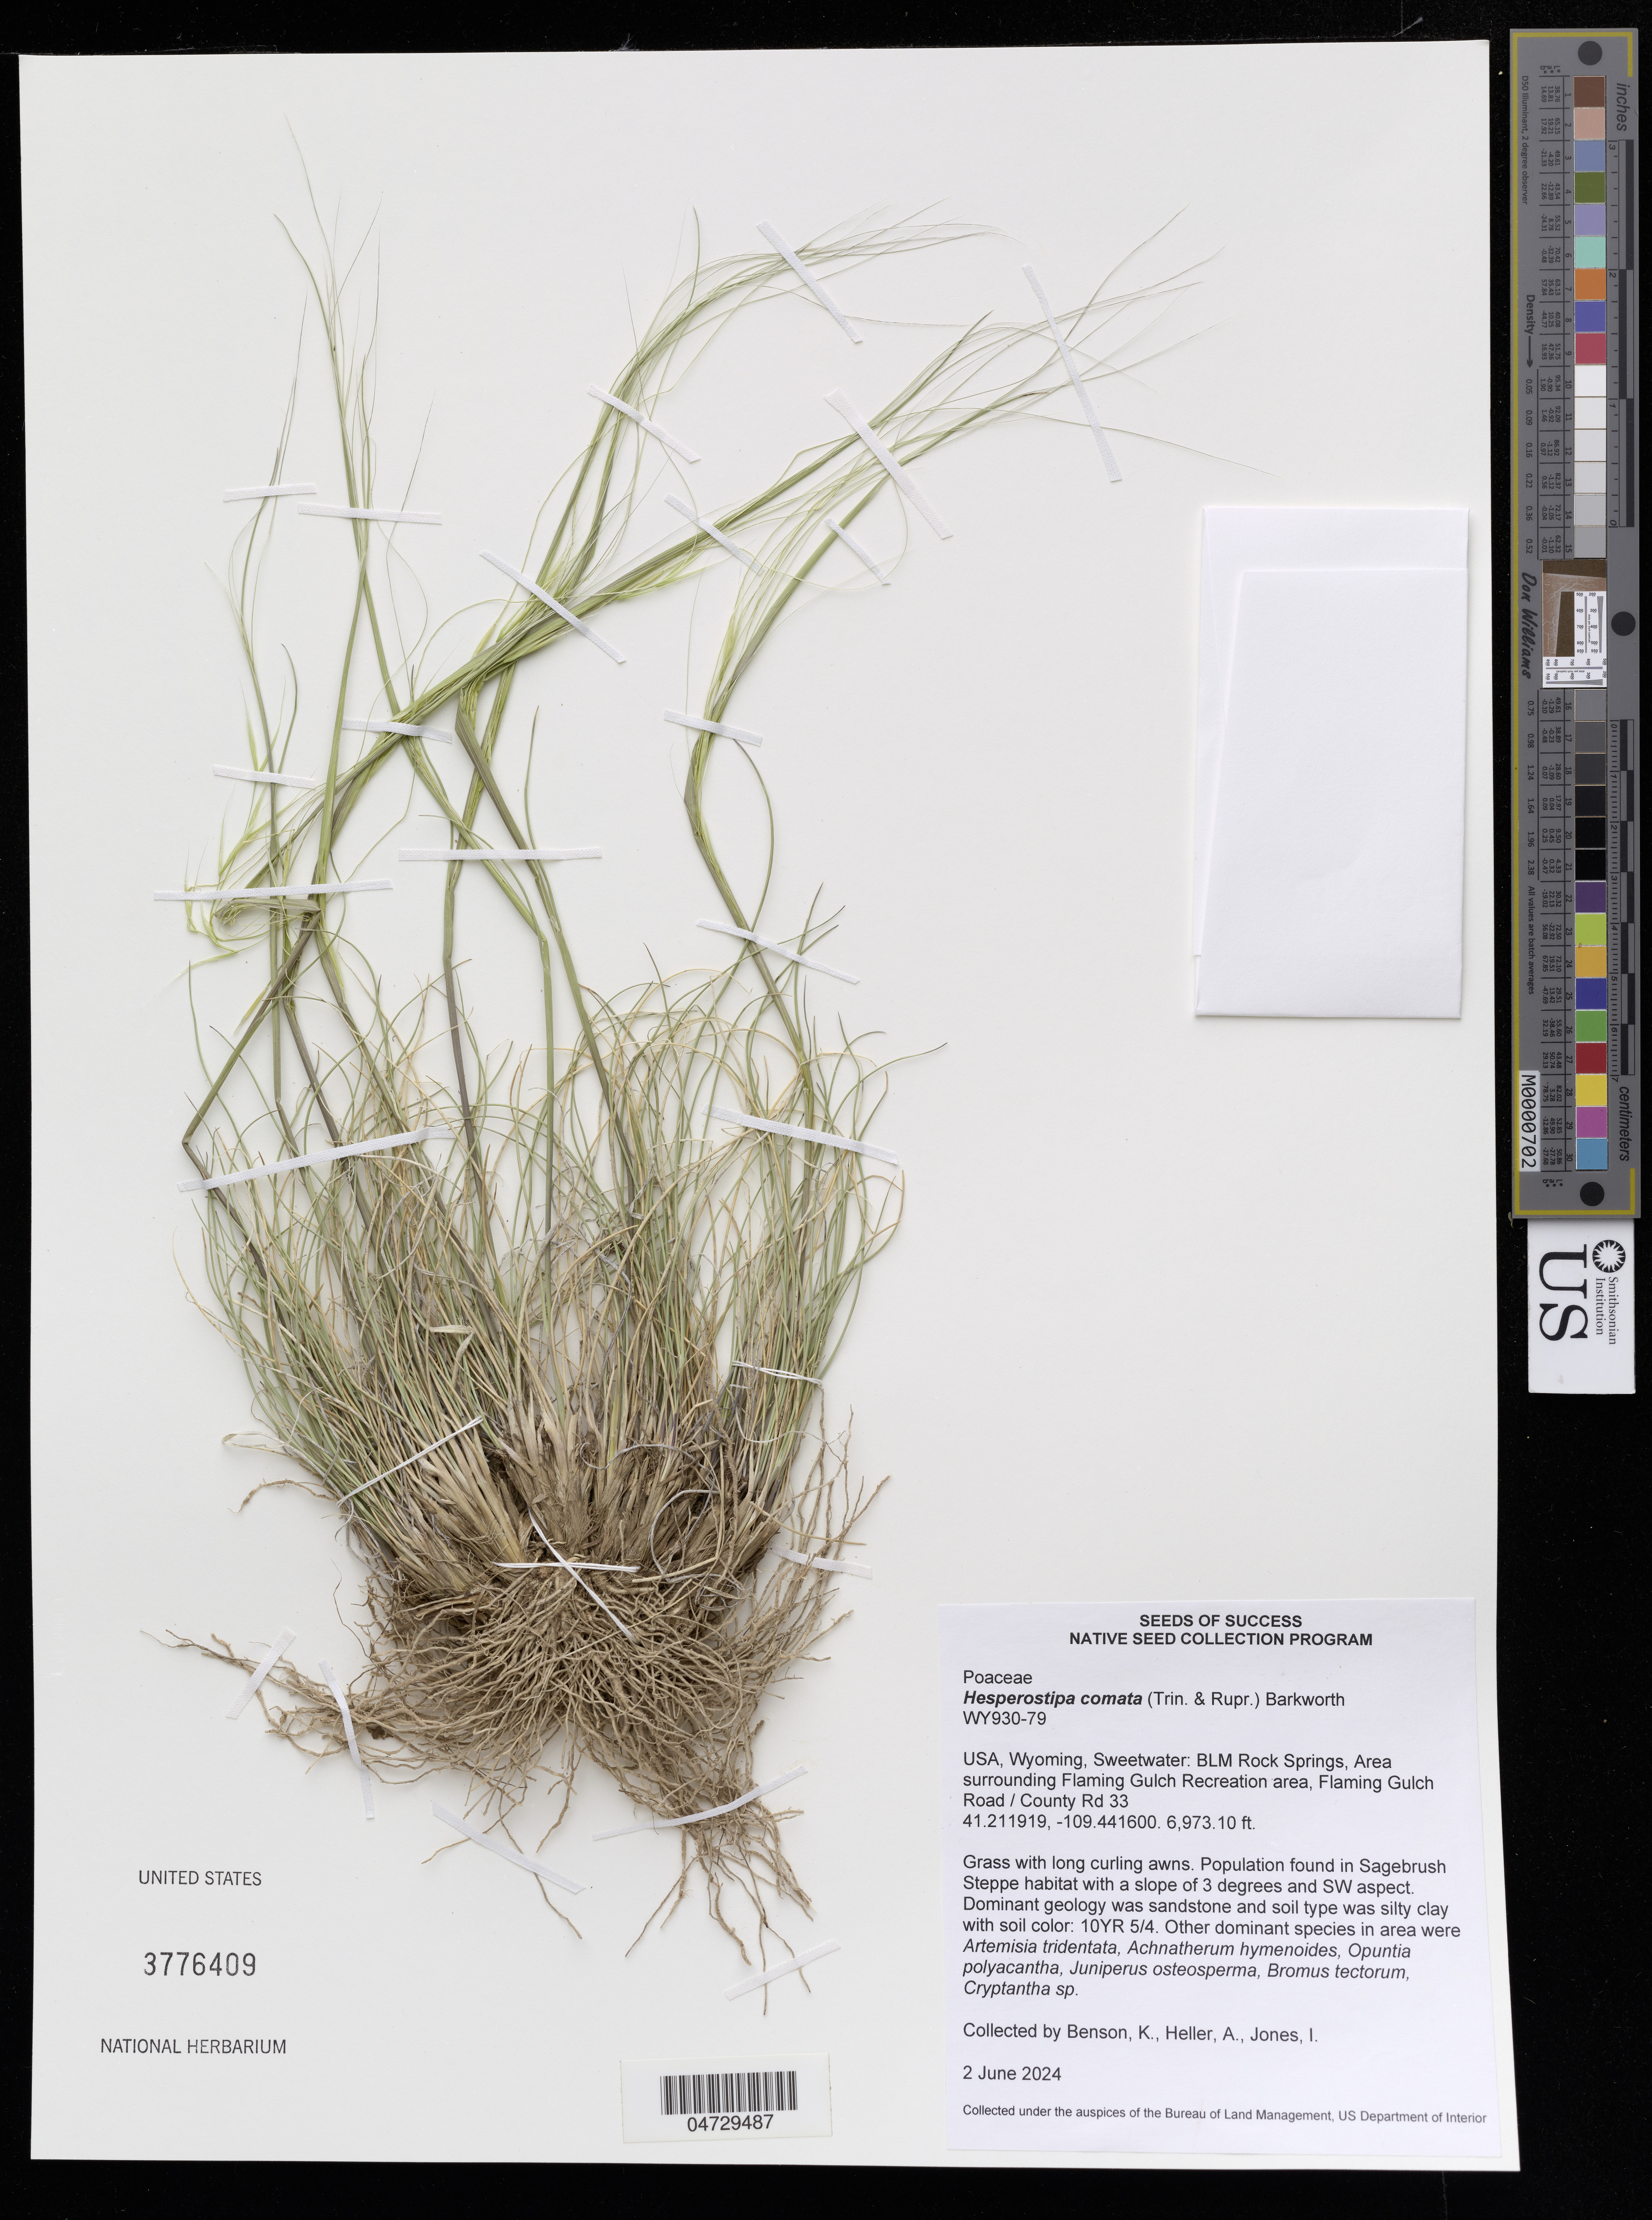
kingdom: Plantae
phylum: Tracheophyta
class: Liliopsida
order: Poales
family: Poaceae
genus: Hesperostipa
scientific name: Hesperostipa comata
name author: (Trin. & Rupr.) Barkworth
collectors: K. Benson, A. Heller & I. Jones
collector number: WY930-79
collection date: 2024-06-02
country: United States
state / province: Wyoming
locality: Sweetwater: BLM Rock Springs, Area surrounding Flaming Gulch Recreation area, Flaming Gulch Road / County Rd 33.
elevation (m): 2125.4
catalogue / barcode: US 3776409